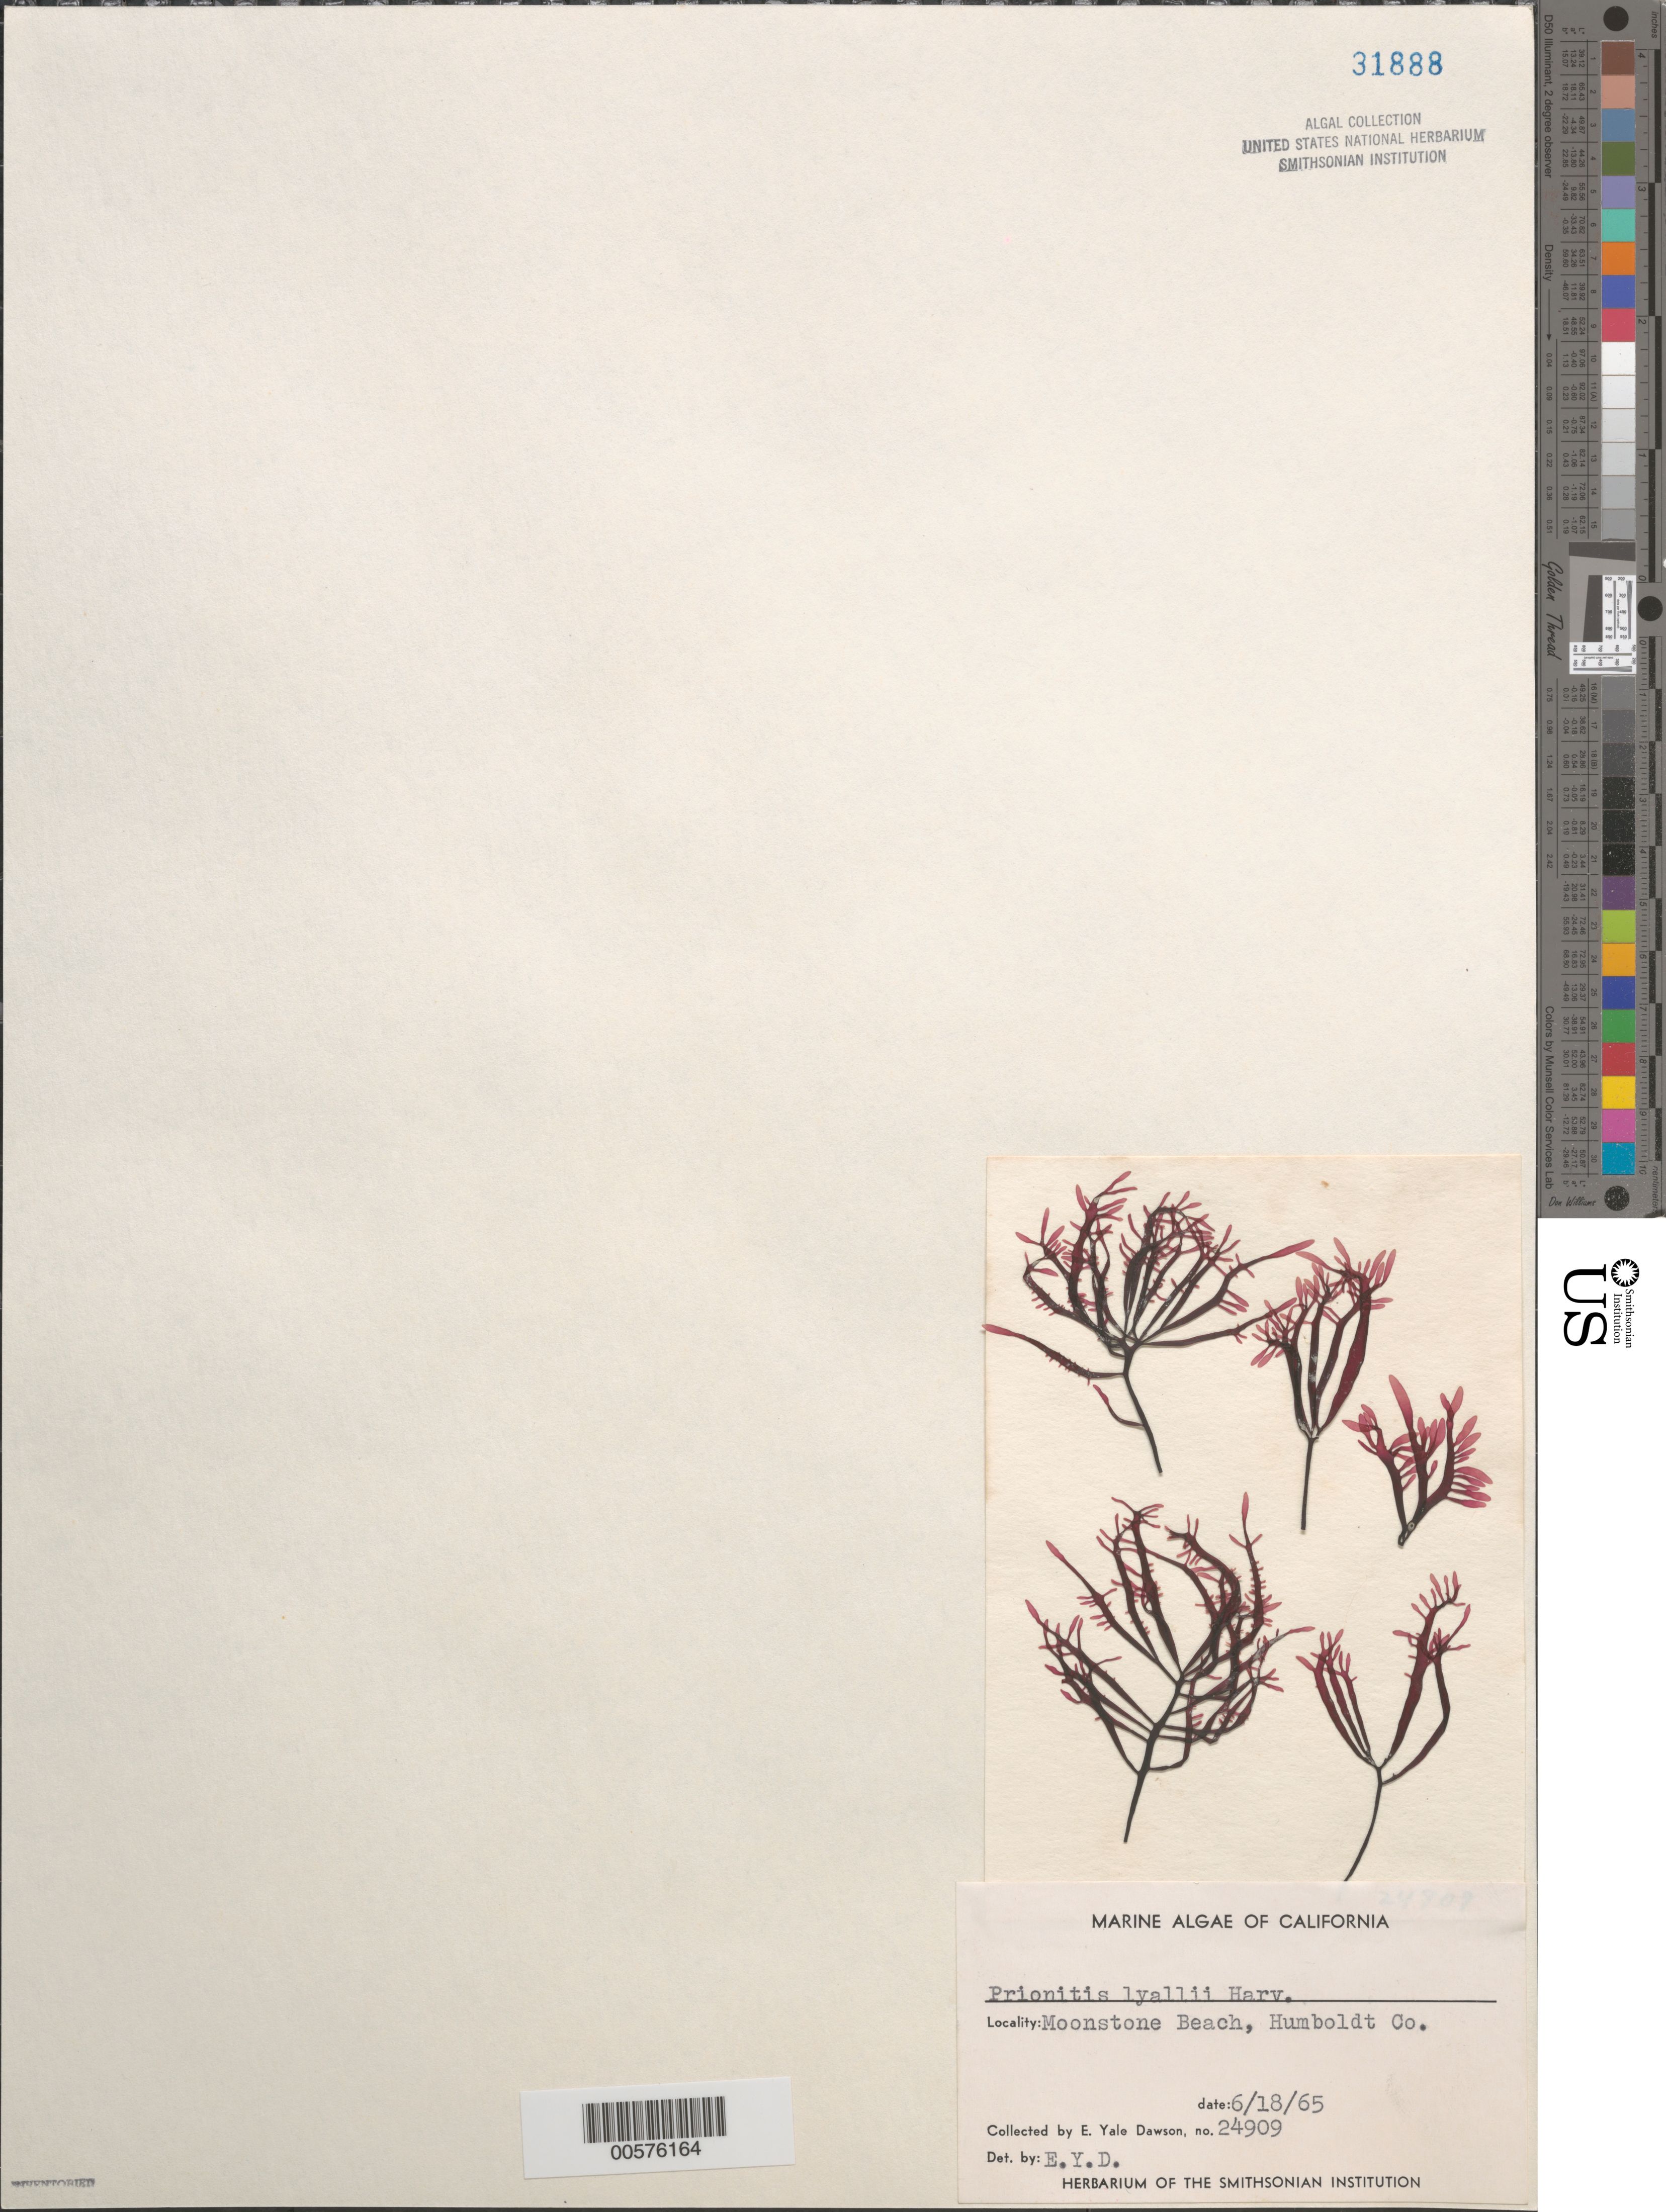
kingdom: Plantae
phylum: Rhodophyta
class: Florideophyceae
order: Cryptonemiales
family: Cryptonemiaceae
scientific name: Prionitis sternbergii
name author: (C. Agardh) J. Agardh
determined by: Algae name updating Project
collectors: E. Y. Dawson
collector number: EYD 24909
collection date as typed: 18 Jun 1965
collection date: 1965-06-18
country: United States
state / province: California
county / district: Humboldt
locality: Moonstone Beach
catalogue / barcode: US 31888